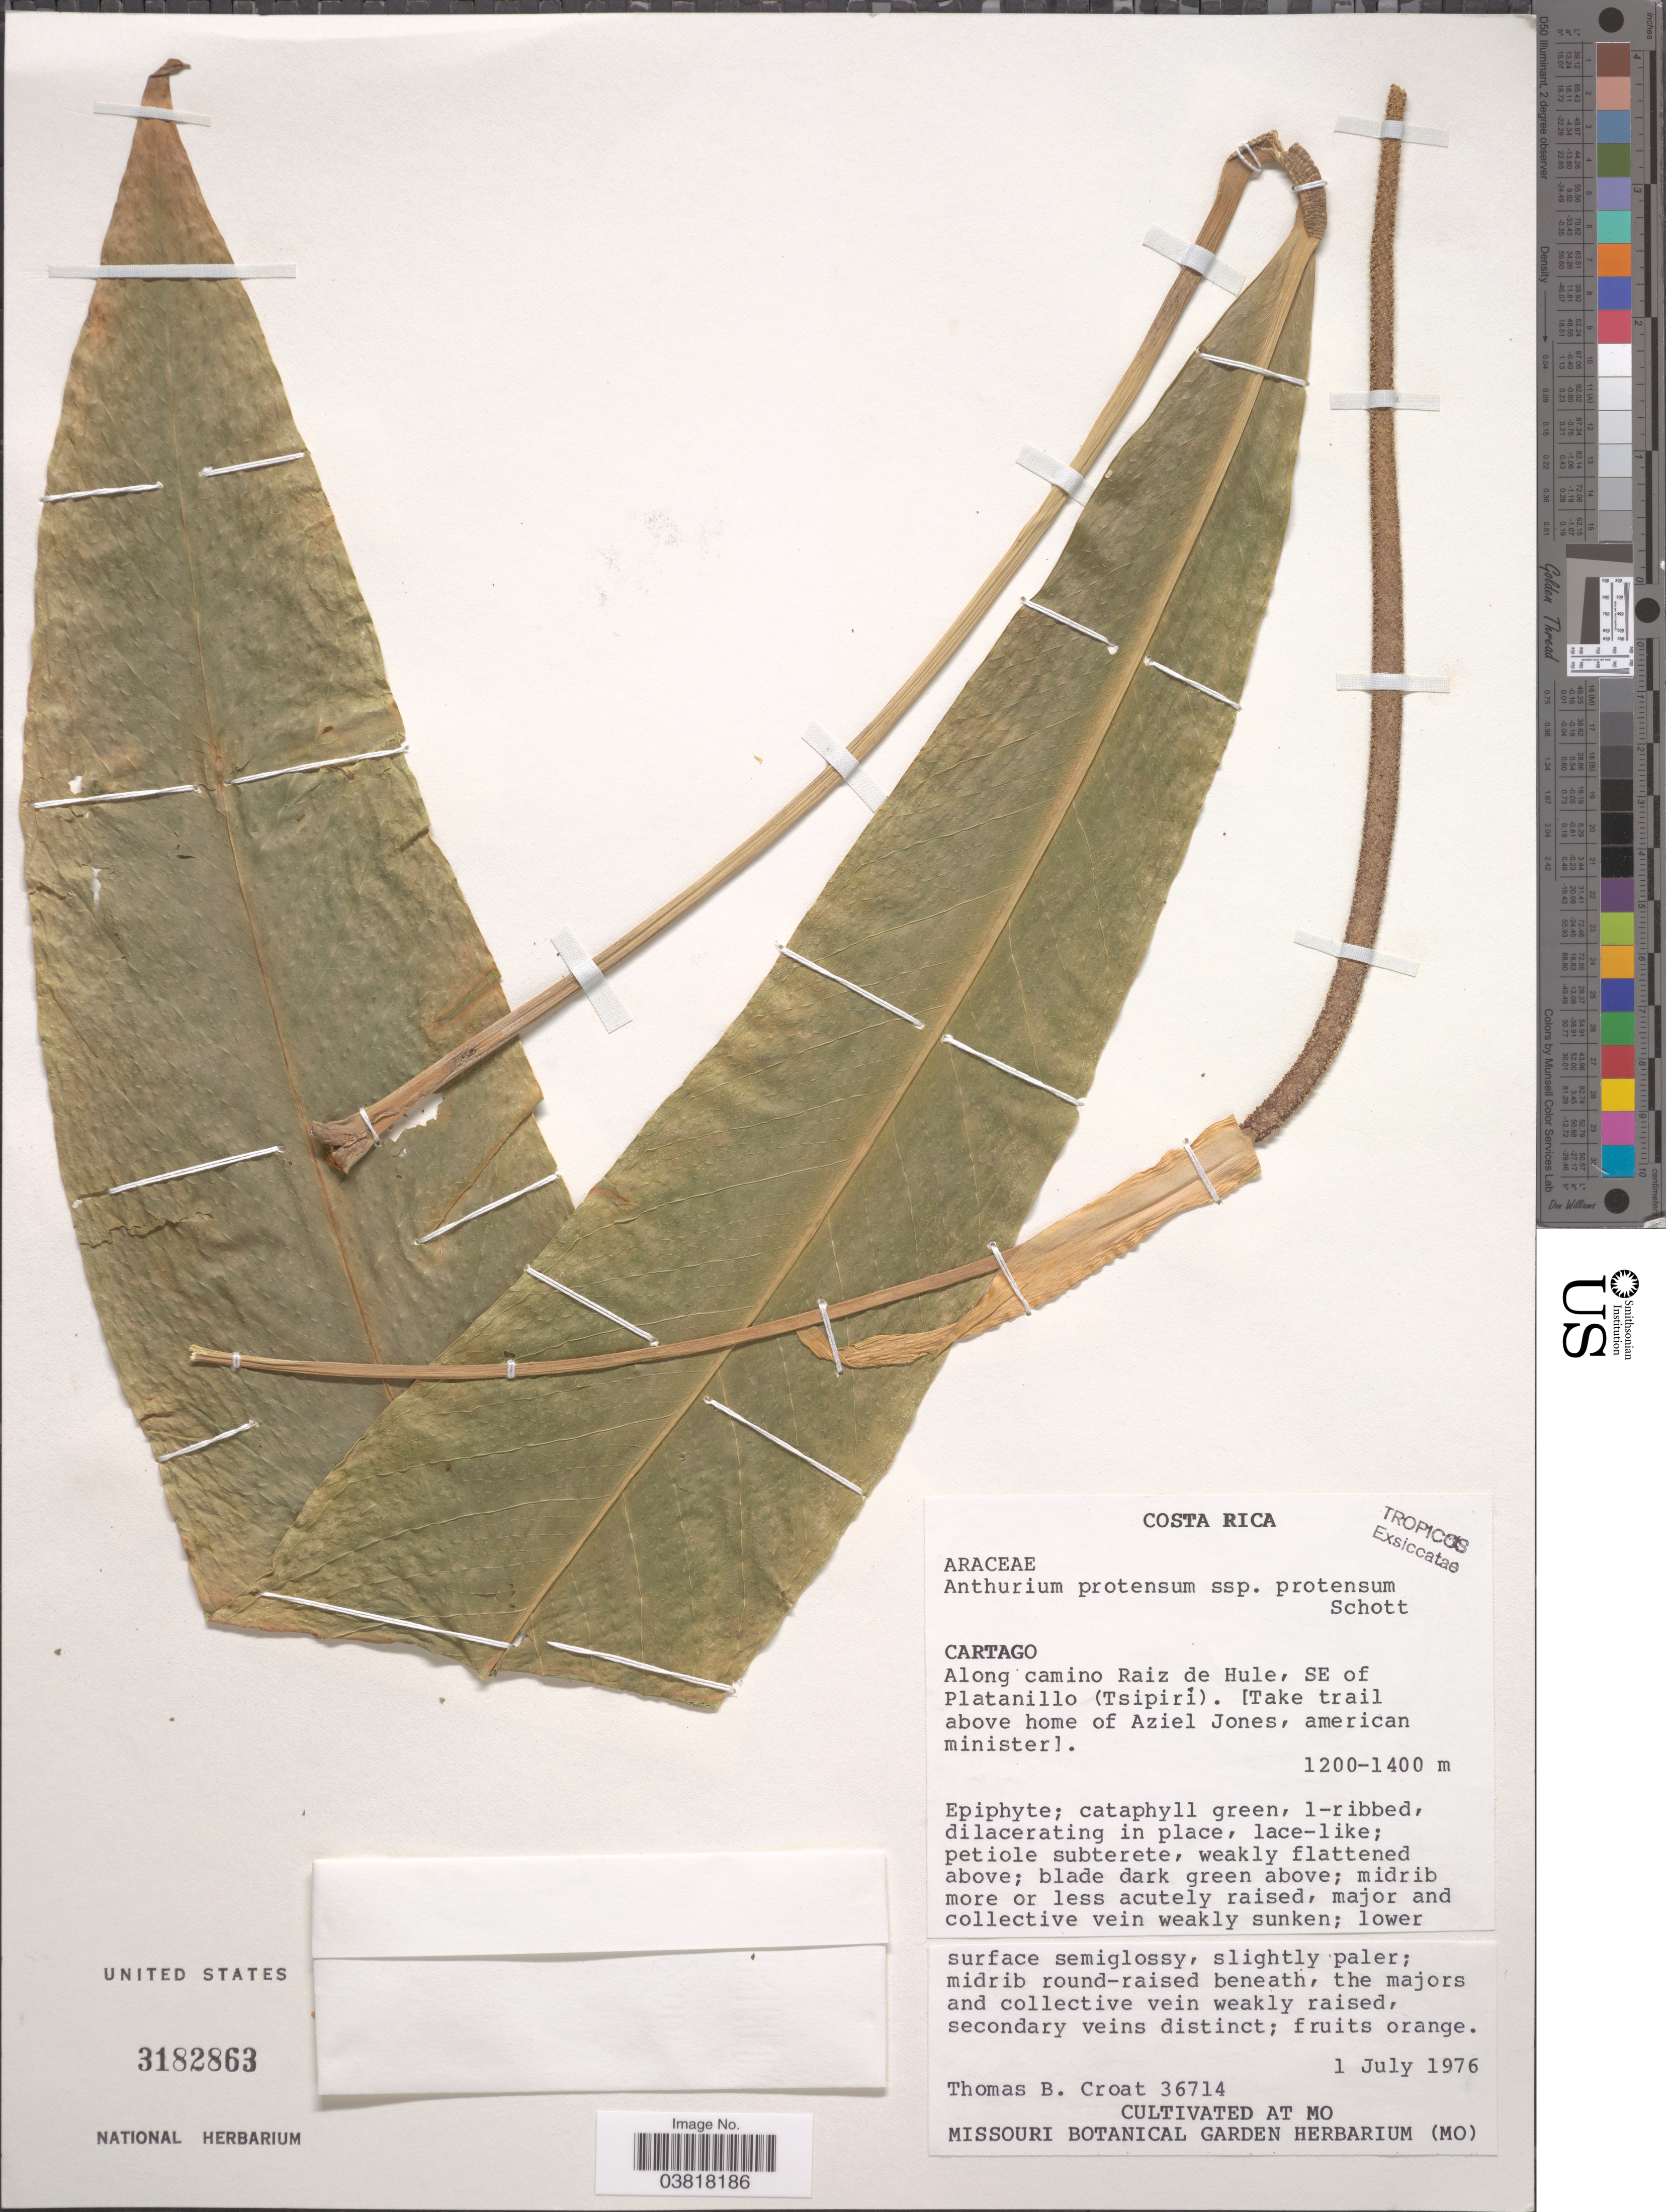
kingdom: Plantae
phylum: Tracheophyta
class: Liliopsida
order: Alismatales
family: Araceae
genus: Anthurium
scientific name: Anthurium protensum subsp. protensum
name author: Engl.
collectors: T. B. Croat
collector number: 36714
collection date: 1976-07-01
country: Costa Rica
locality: Cultivated at Missouri Botanical Garden Herbarium.[unsure placement] Cartago. Along camino Raiz de Hule, SE of Platanillo (Tsipiri). [Take trail above home of Aziel Jones, american minister].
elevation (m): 1200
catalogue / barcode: US 3182863